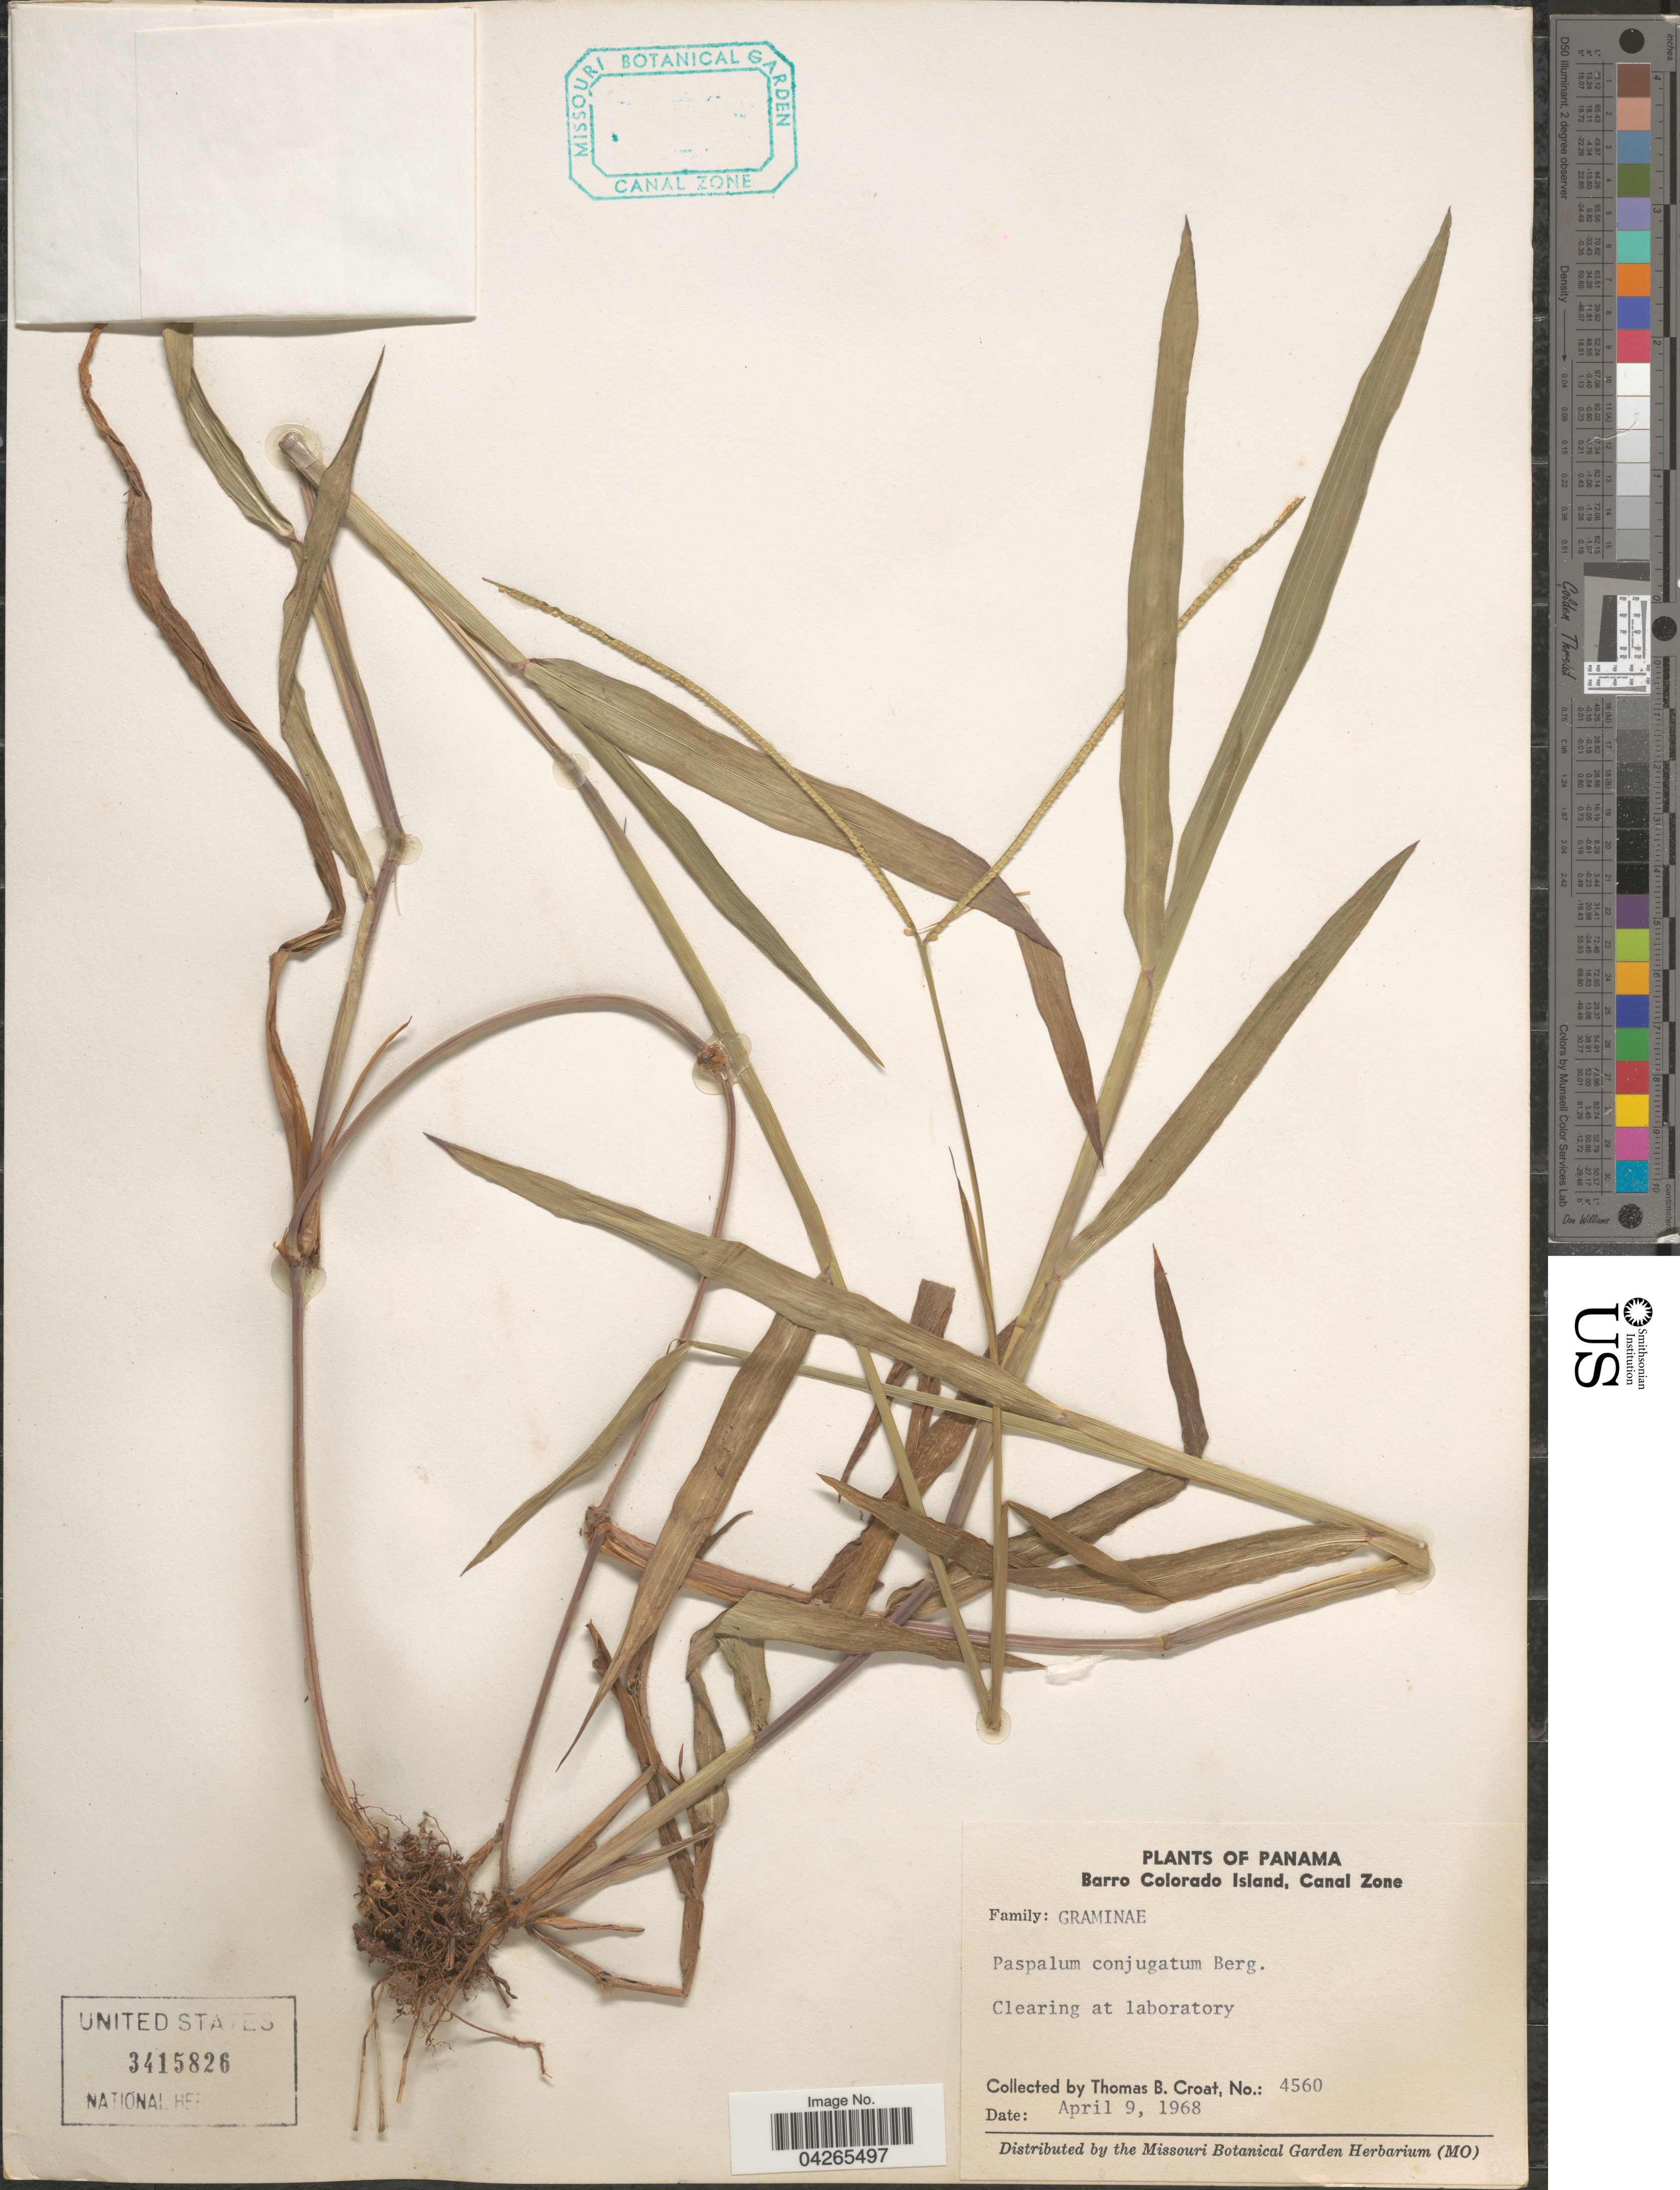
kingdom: Plantae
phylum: Tracheophyta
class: Liliopsida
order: Poales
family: Poaceae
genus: Paspalum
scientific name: Paspalum conjugatum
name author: P.J. Bergius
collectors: T. B. Croat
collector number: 4560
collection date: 1968-04-09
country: Panama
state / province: Panamá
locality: Barro Colorado Island, Canal Zone. Clearing at laboratory.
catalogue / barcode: US 3415826